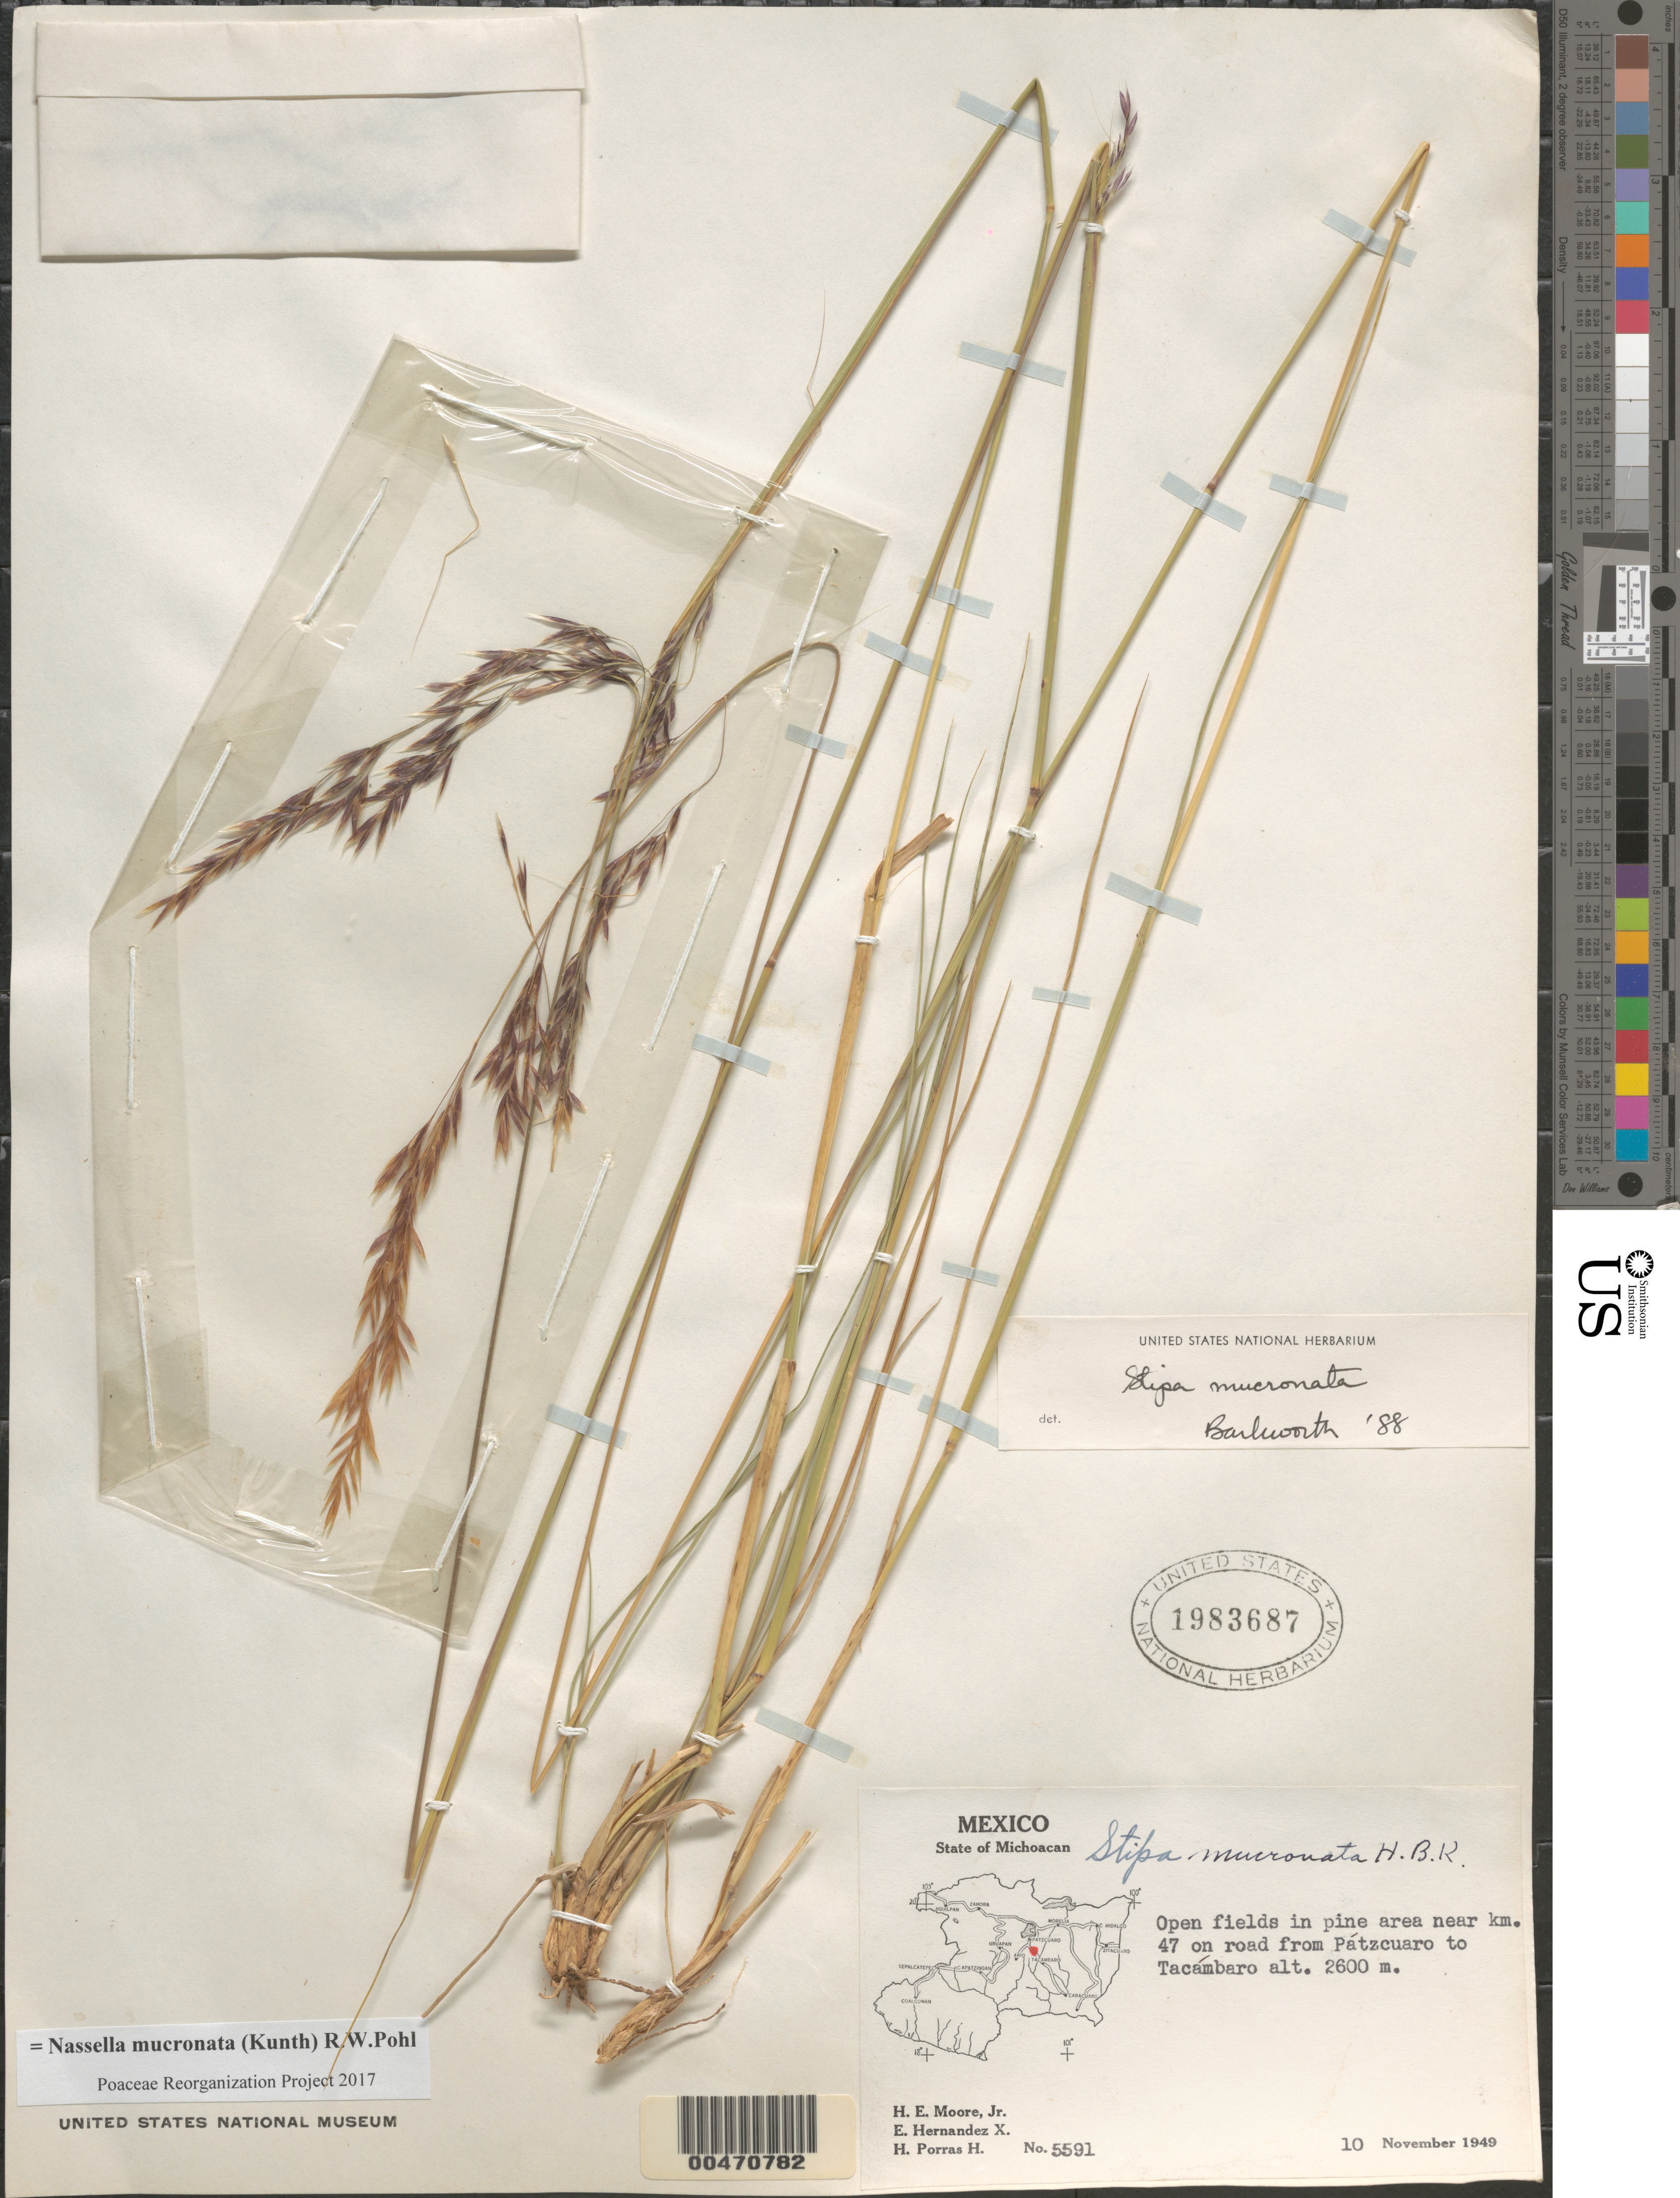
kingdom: Plantae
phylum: Tracheophyta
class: Liliopsida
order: Poales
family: Poaceae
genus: Nassella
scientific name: Nassella mucronata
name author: (Kunth) R.W. Pohl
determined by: Poaceae Reorganization Project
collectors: H. E. Moore, E. I. Hernández-X. & H. Porras-H.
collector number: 5591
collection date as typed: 10 Nov 1949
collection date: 1949-11-10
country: Mexico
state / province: Michoacán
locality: Near Km 47 on rd from Pátzcuaro to Tacámbaro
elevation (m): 2600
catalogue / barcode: US 1983687